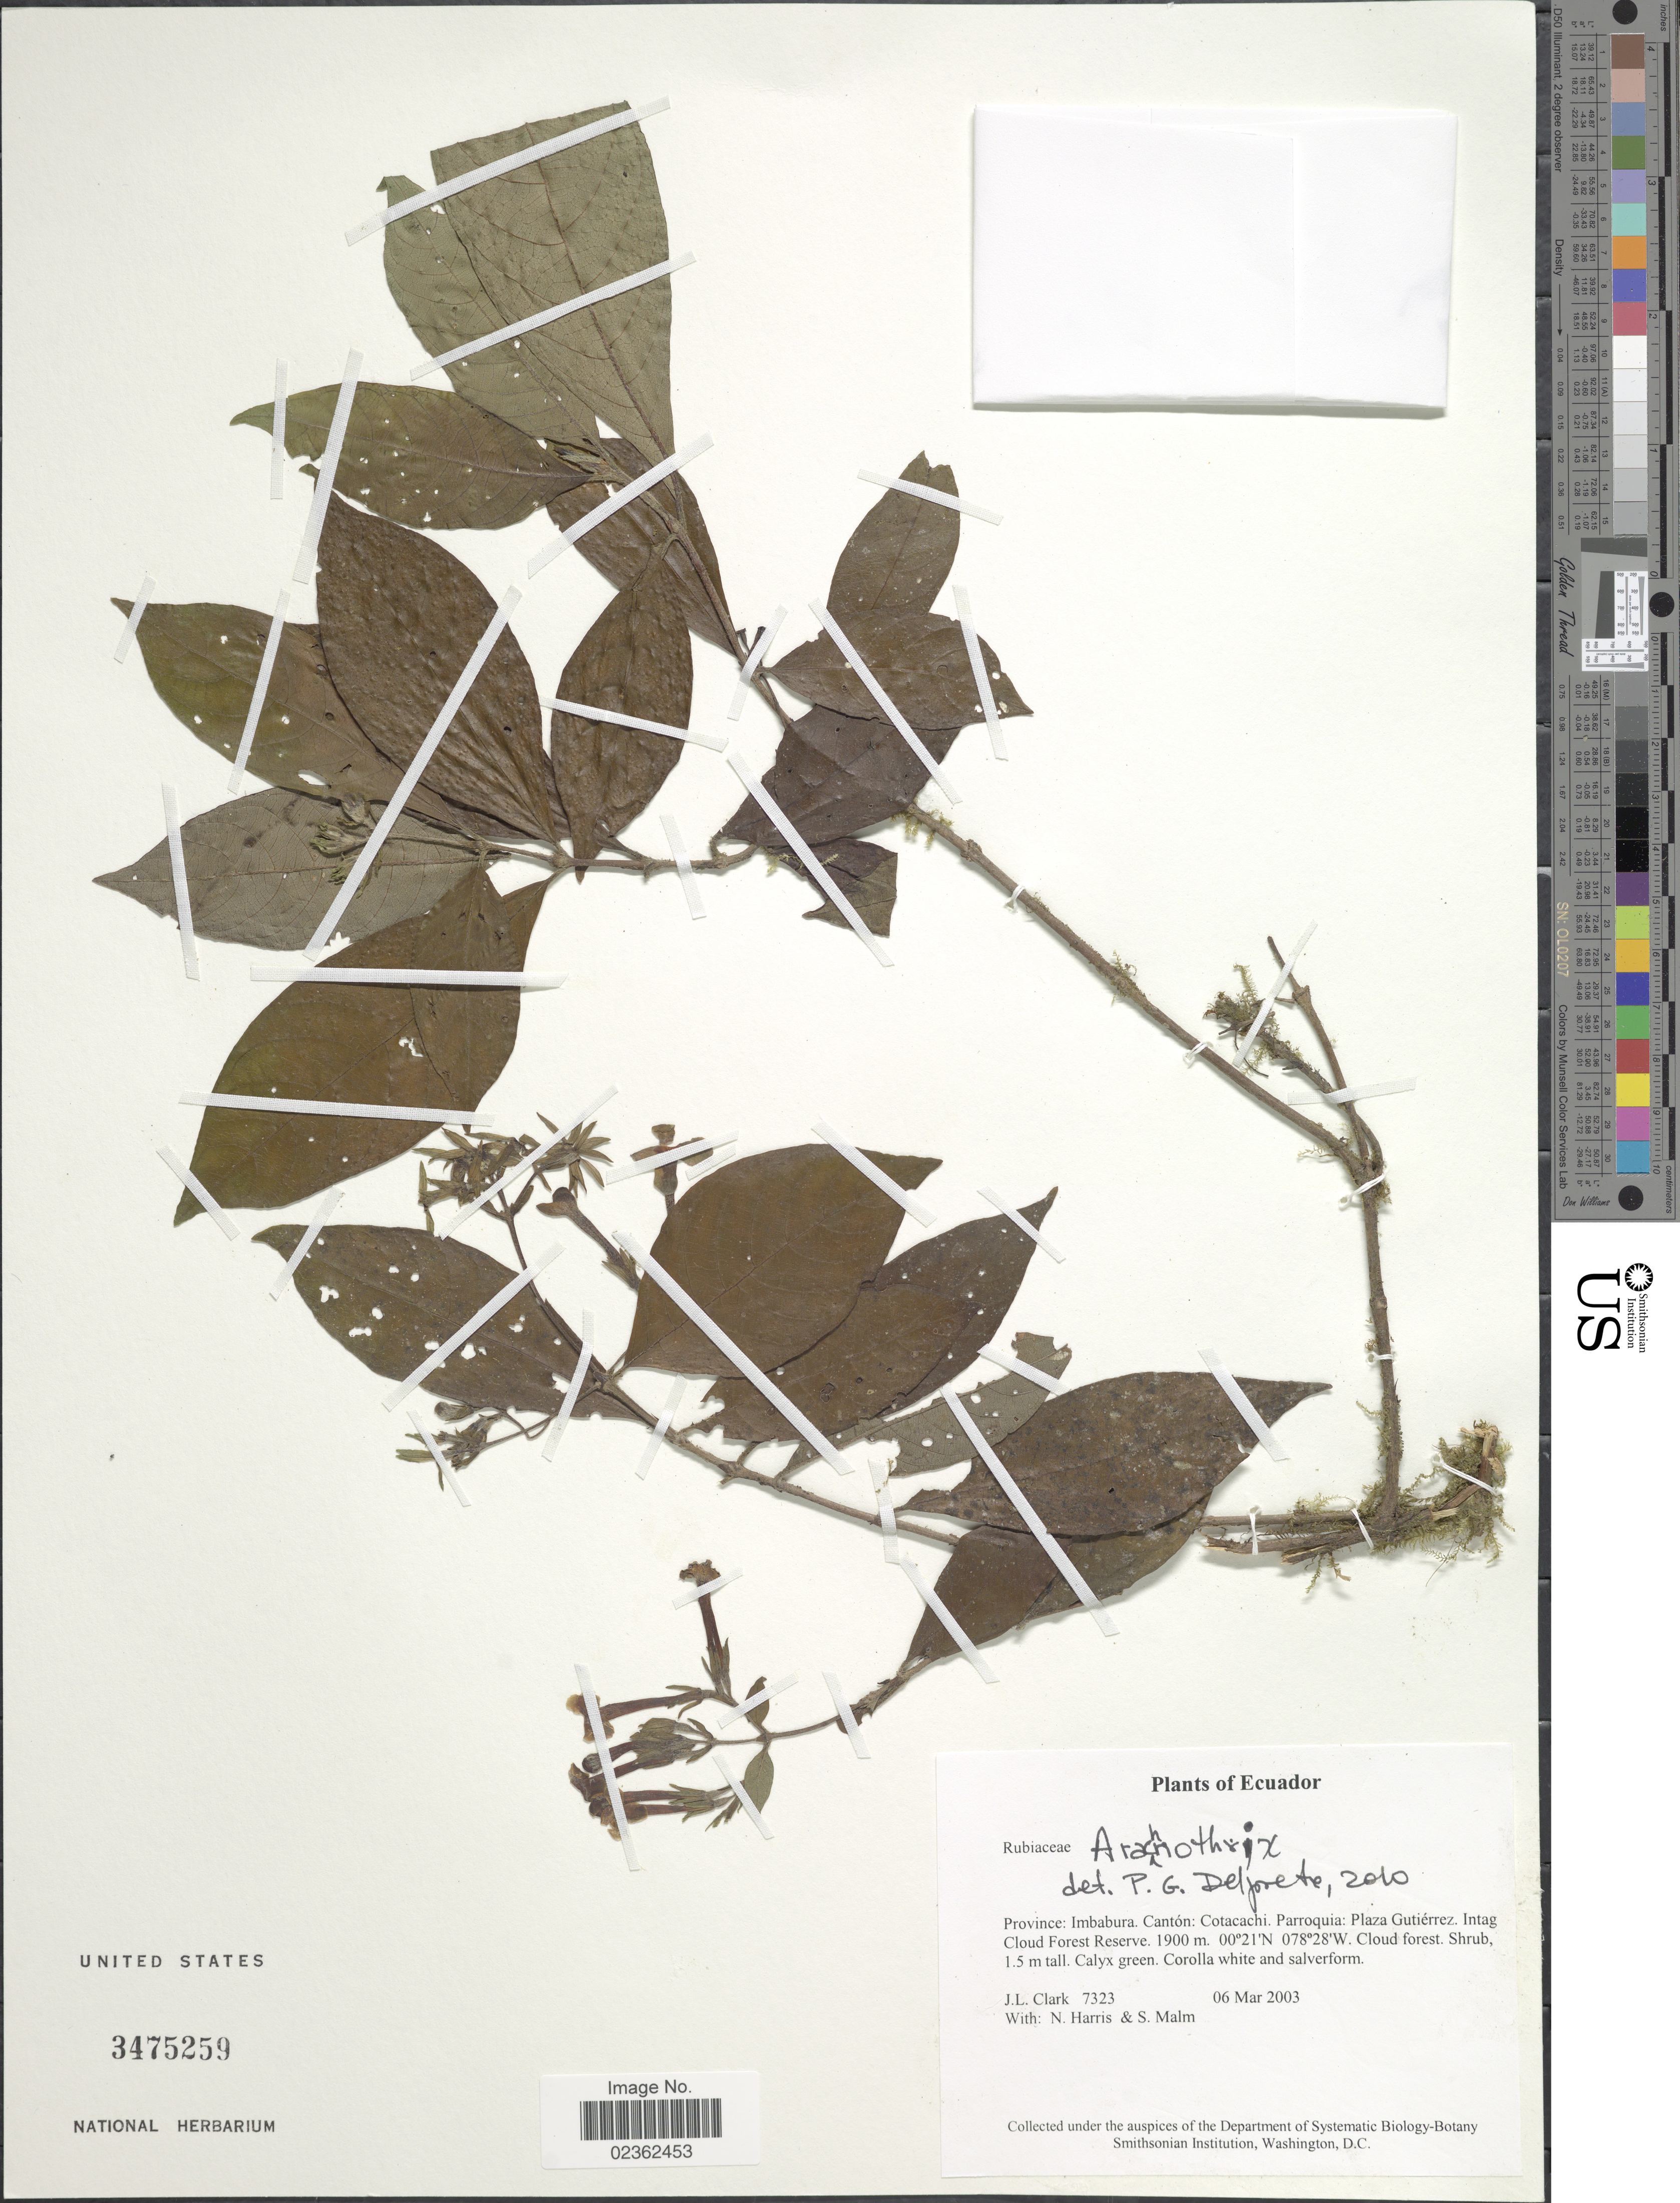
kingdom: Plantae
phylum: Tracheophyta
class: Magnoliopsida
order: Gentianales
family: Rubiaceae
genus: Arachnothryx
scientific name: Arachnothryx sp.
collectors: J. L. Clark, N. Harris & S. Malm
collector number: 7323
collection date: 2003-03-06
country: Ecuador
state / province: Imbabura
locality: Canton: Cotacachi, Parroquia: Plaza Gutierrez, Intag Cloud Forest Reserve.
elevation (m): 1900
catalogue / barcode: US 3475259